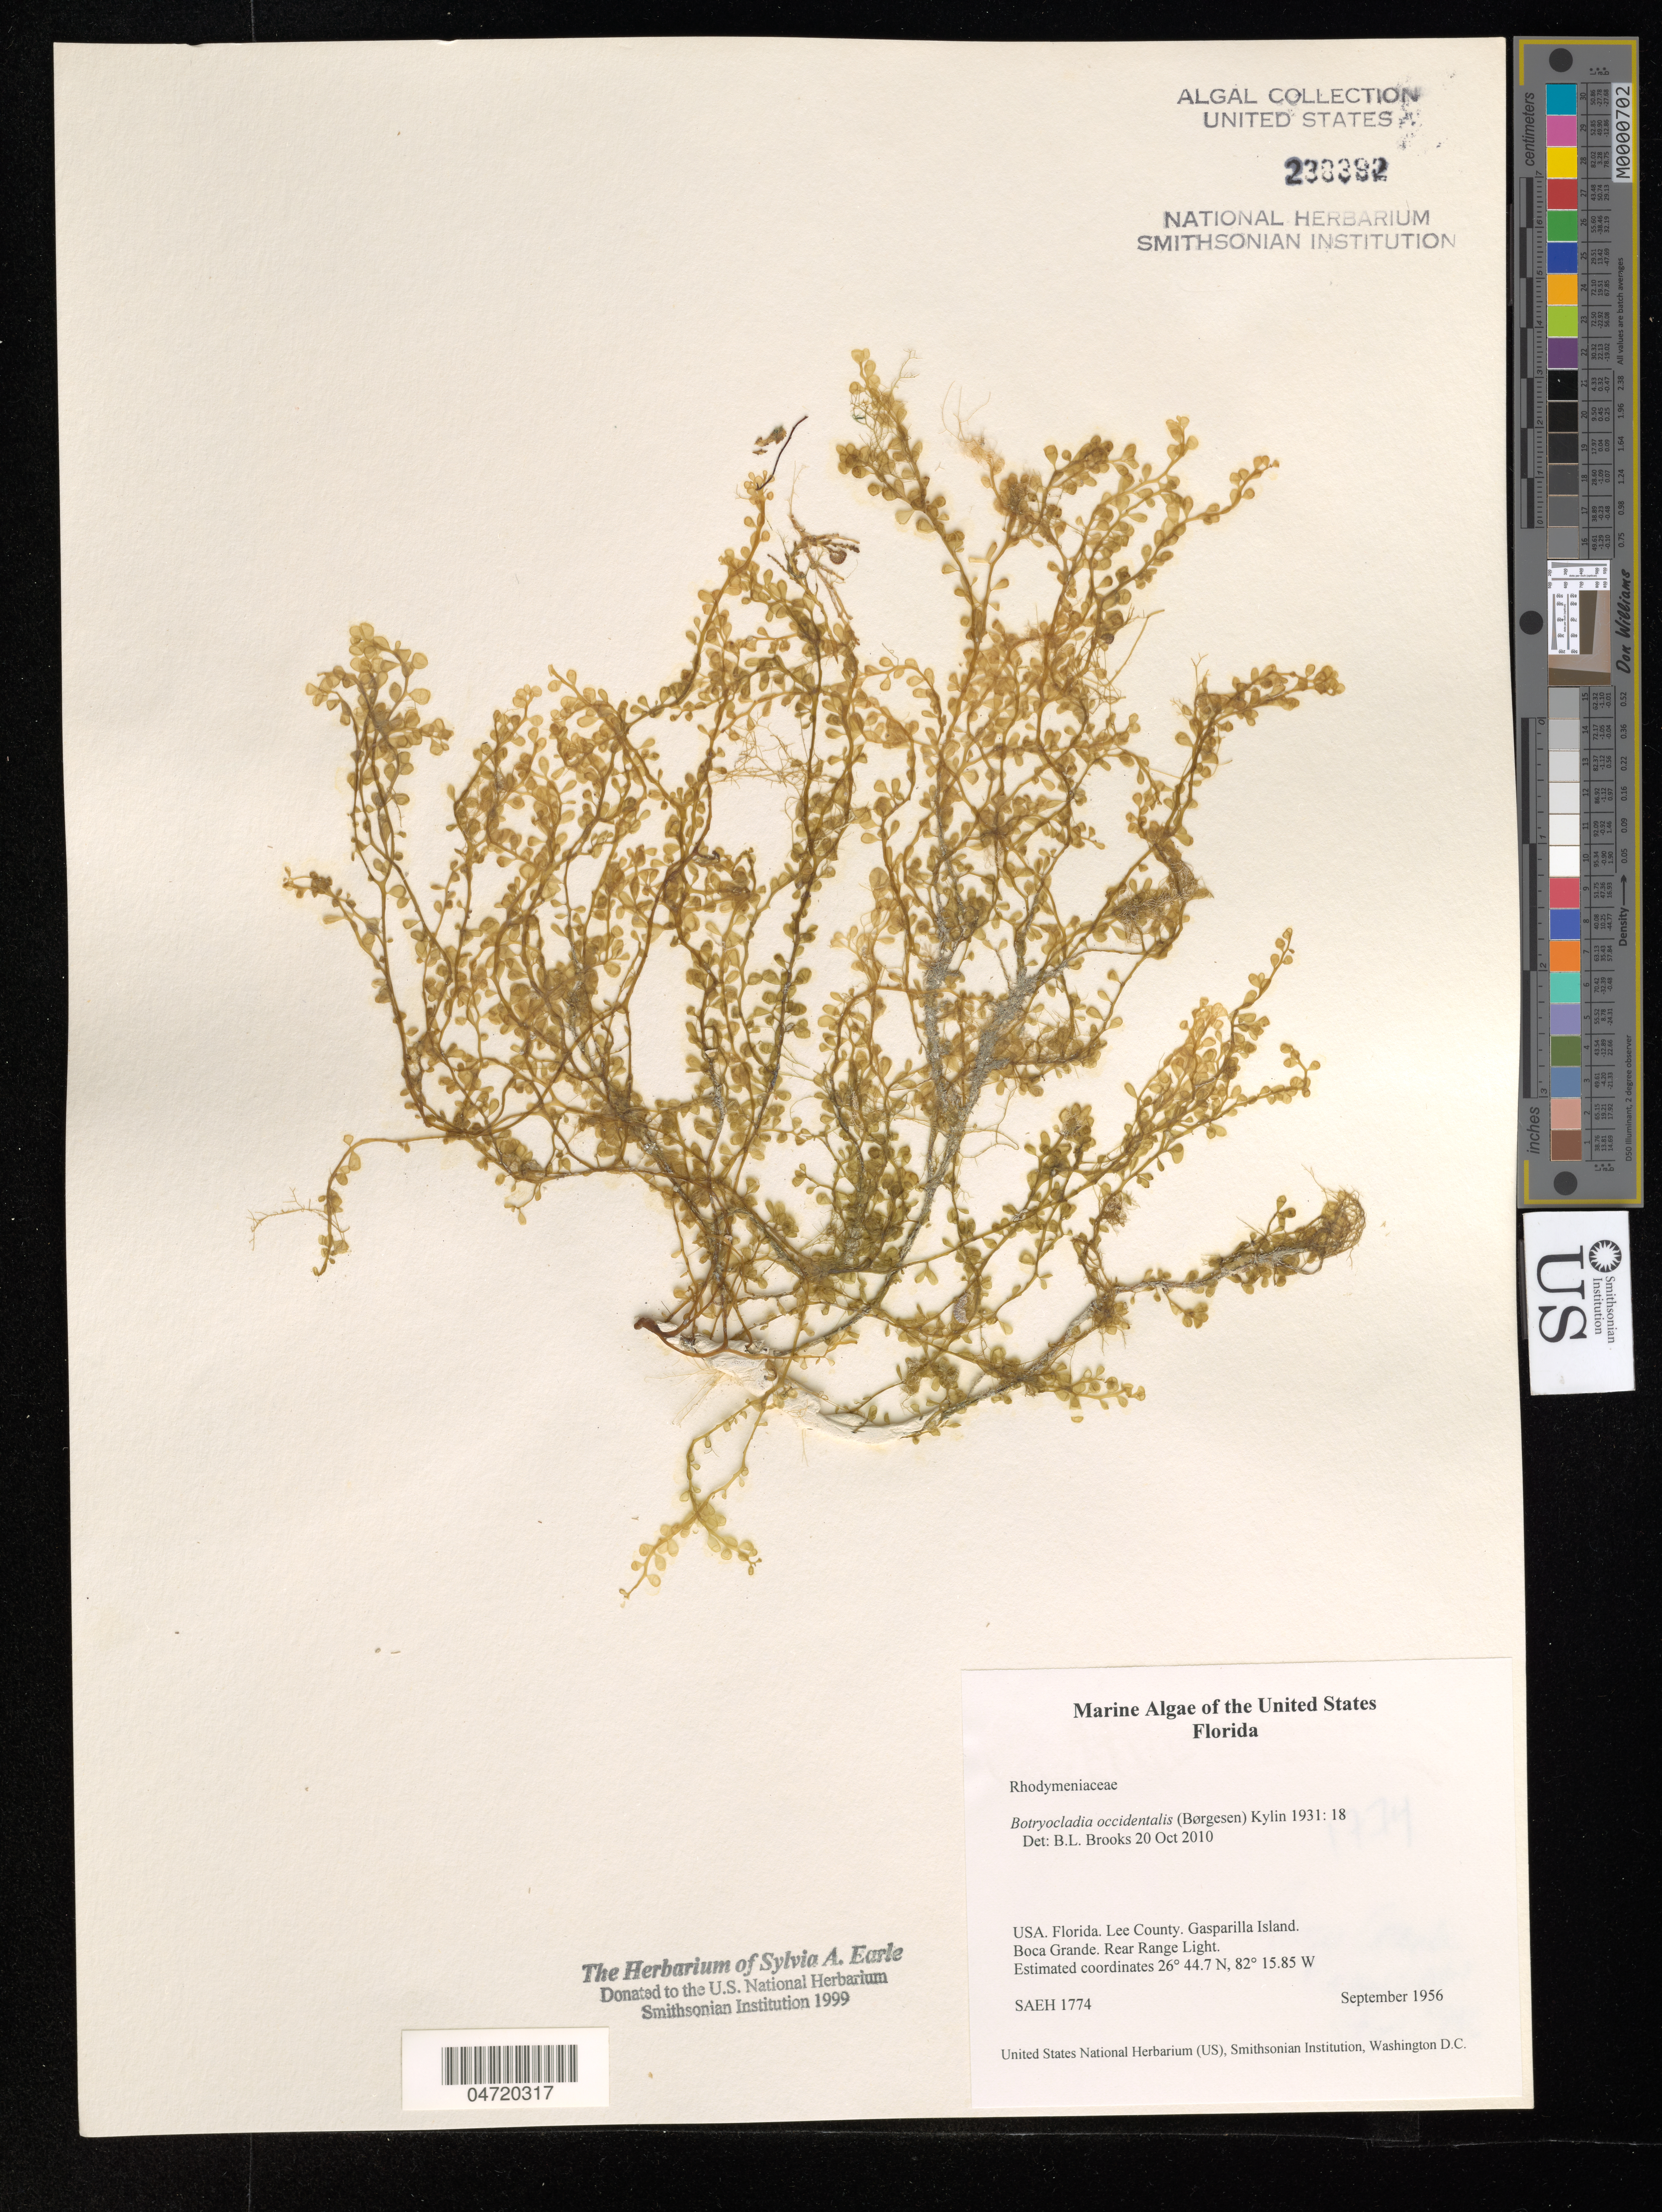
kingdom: Plantae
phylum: Rhodophyta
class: Florideophyceae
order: Rhodymeniales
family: Rhodymeniaceae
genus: Botryocladia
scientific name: Botryocladia occidentalis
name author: (Børgesen) Kylin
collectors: Ex herb. Sylvia A. Earle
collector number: SAEH1774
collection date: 1956-09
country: United States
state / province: Florida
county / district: Lee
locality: Lee County. Gasparilla Island. Boca Grande. Rear Range Light.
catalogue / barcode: US 238392